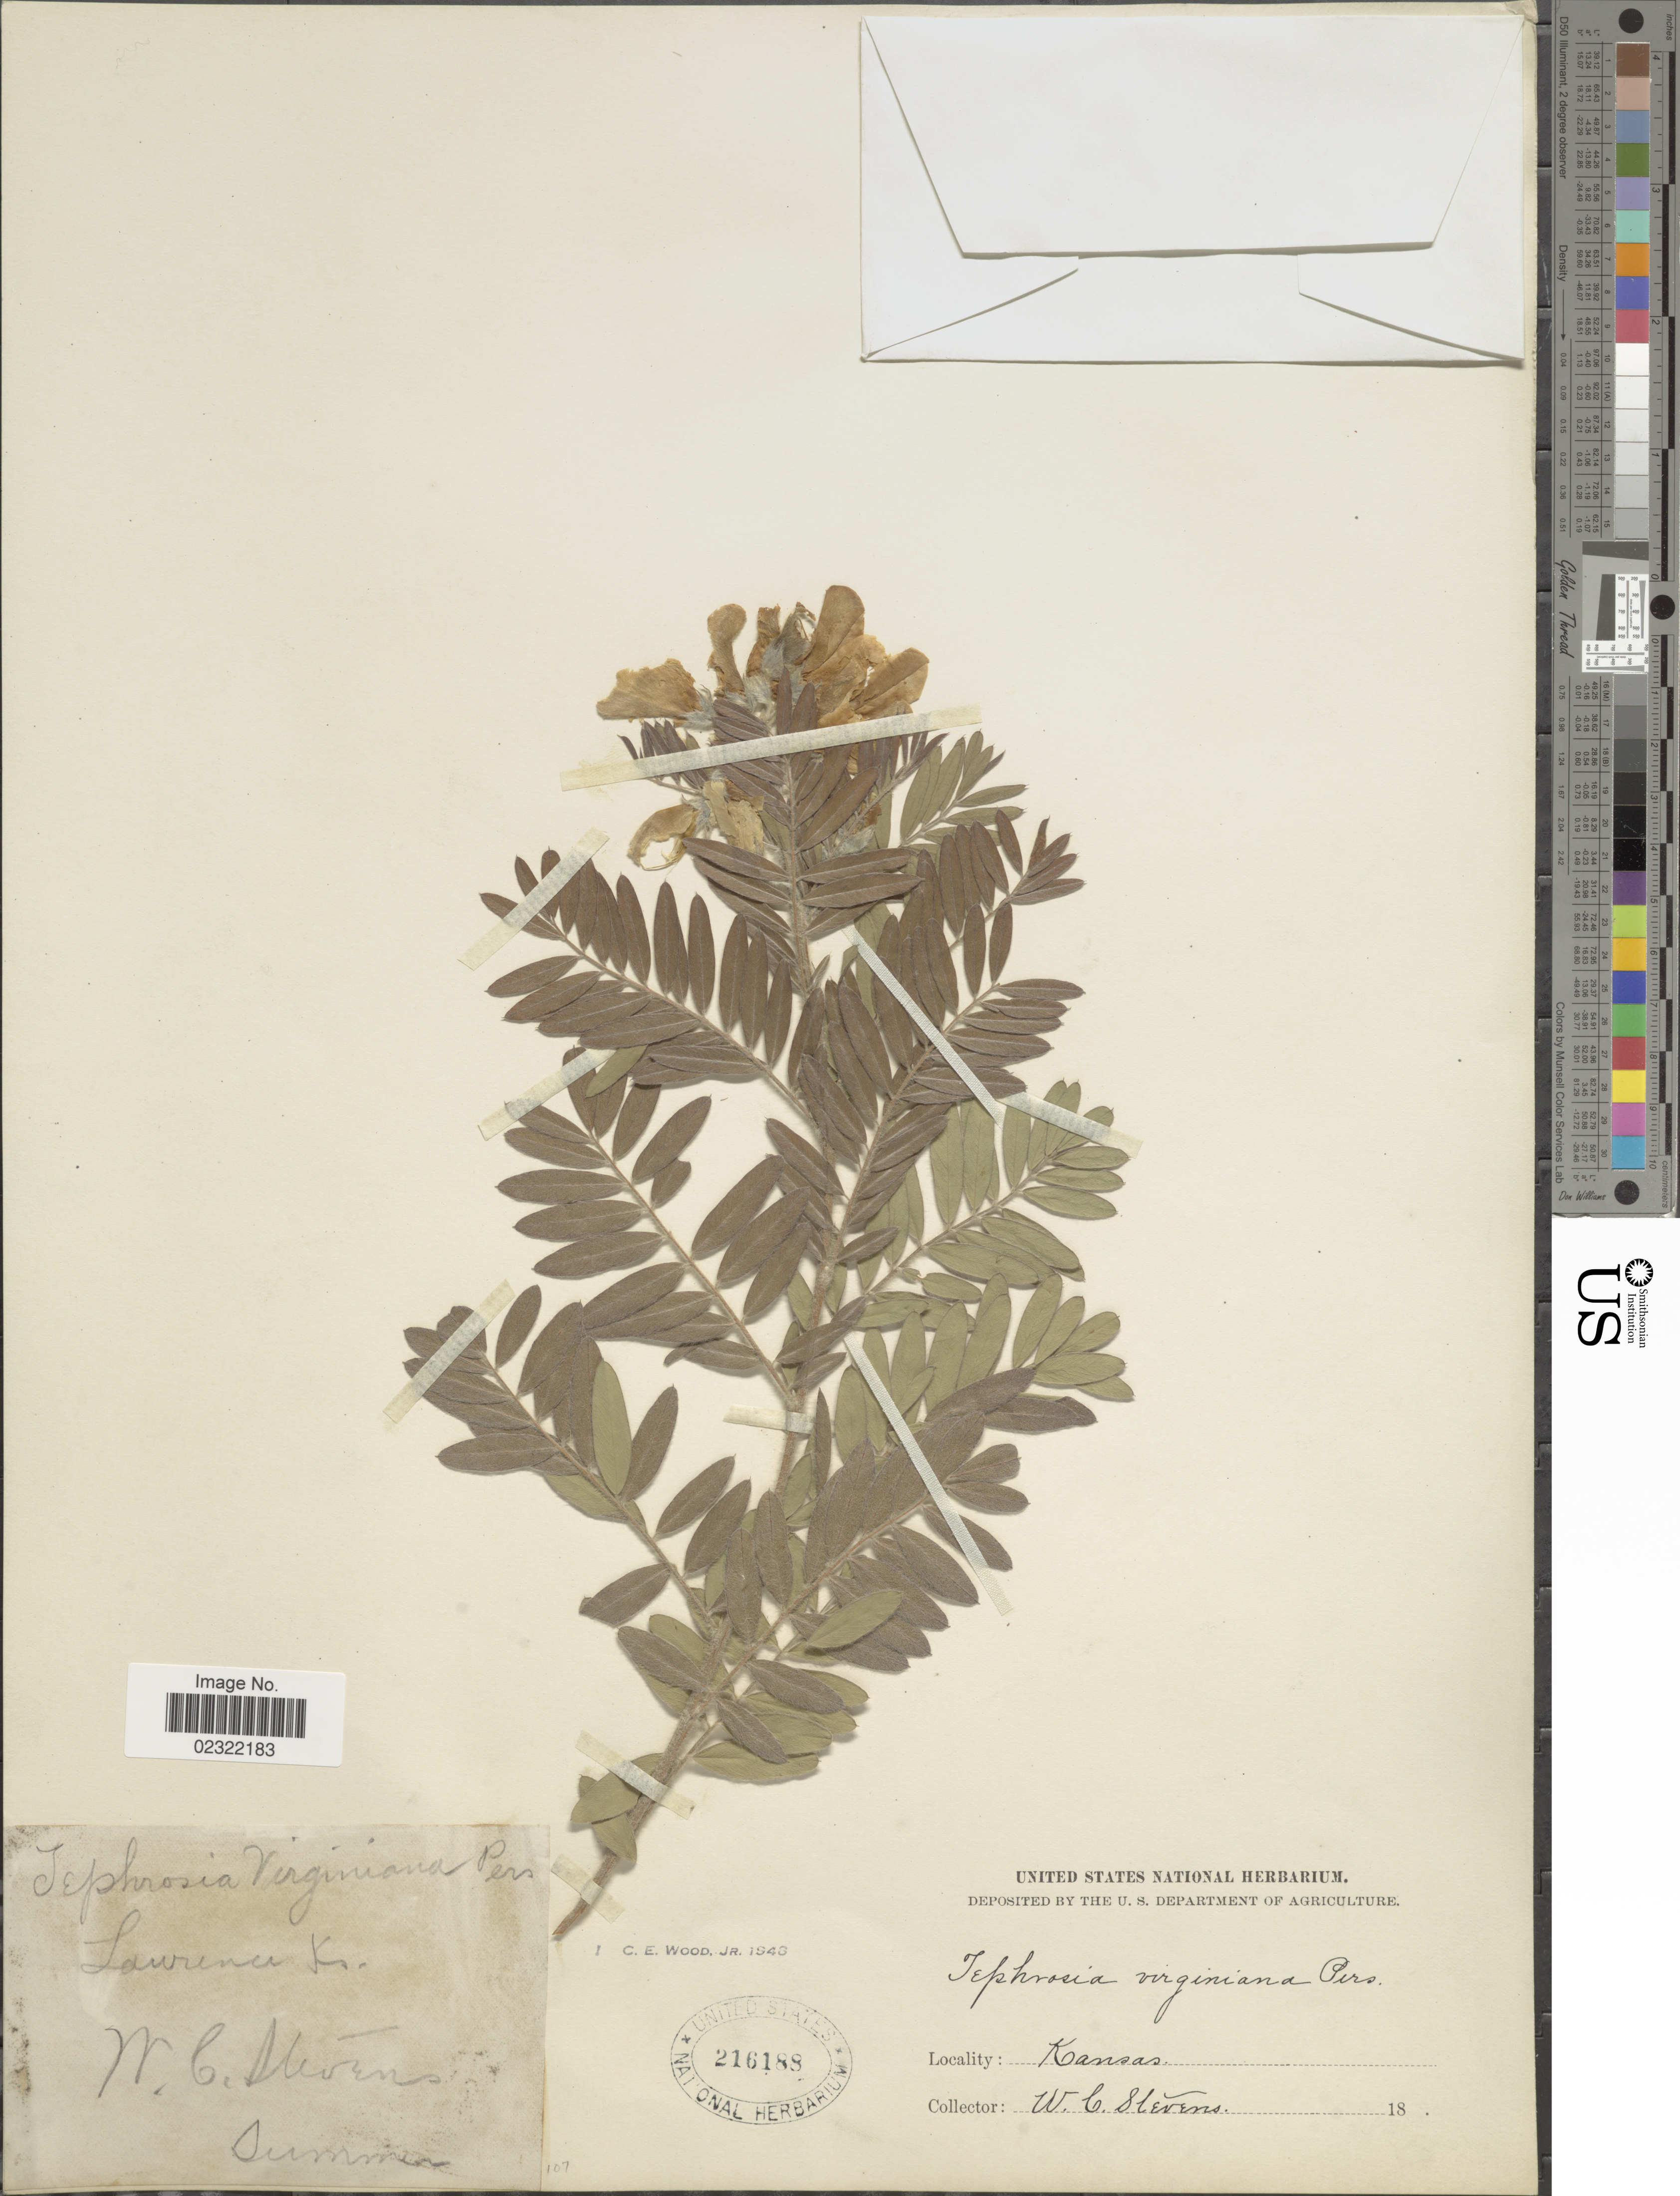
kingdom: Plantae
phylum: Tracheophyta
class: Magnoliopsida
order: Fabales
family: Fabaceae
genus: Tephrosia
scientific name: Tephrosia virginiana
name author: (L.) Pers.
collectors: W. C. Stevens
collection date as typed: summer 18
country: United States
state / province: Kansas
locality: Lawrence Ko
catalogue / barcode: US 216188